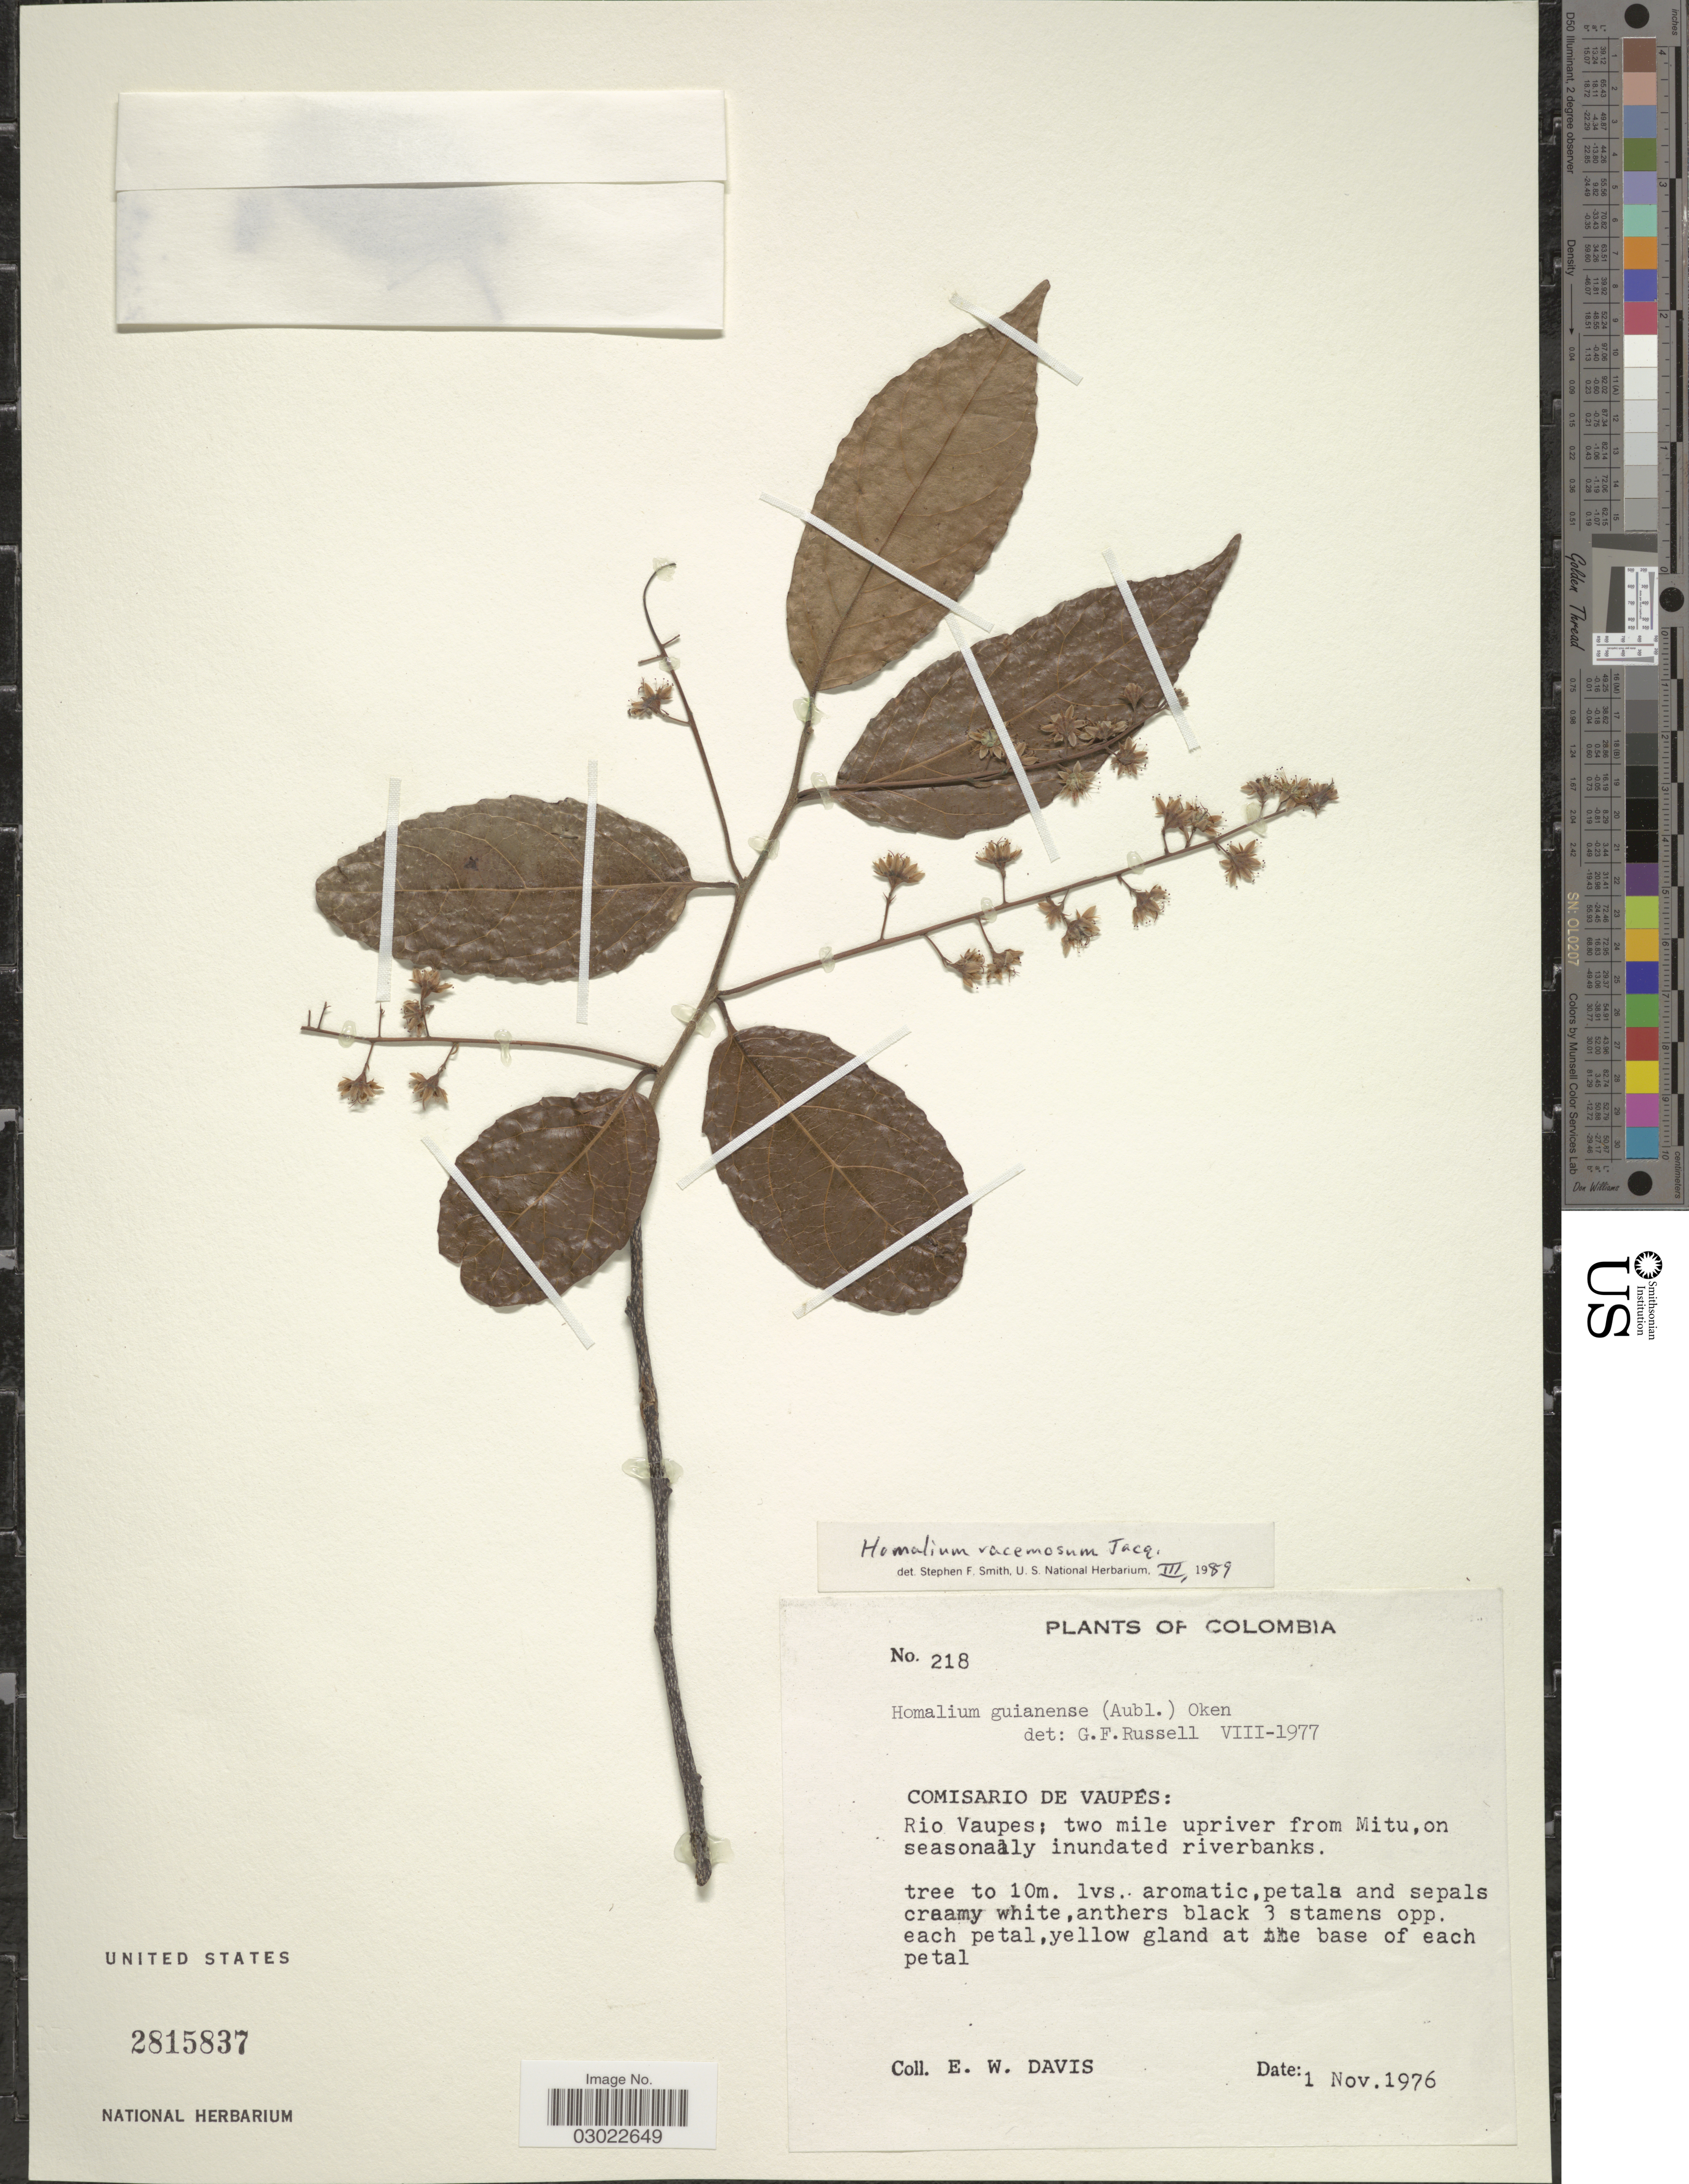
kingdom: Plantae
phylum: Tracheophyta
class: Magnoliopsida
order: Malpighiales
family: Salicaceae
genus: Homalium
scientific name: Homalium racemosum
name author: Jacq.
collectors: E. W. Davis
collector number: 218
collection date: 1976-11-01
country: Colombia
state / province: Vaupés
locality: Comisaria de Vaupes: Rio Vaupes; two mile upriver from Mitu, on seasonally inundated riverbanks.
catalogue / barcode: US 2815837